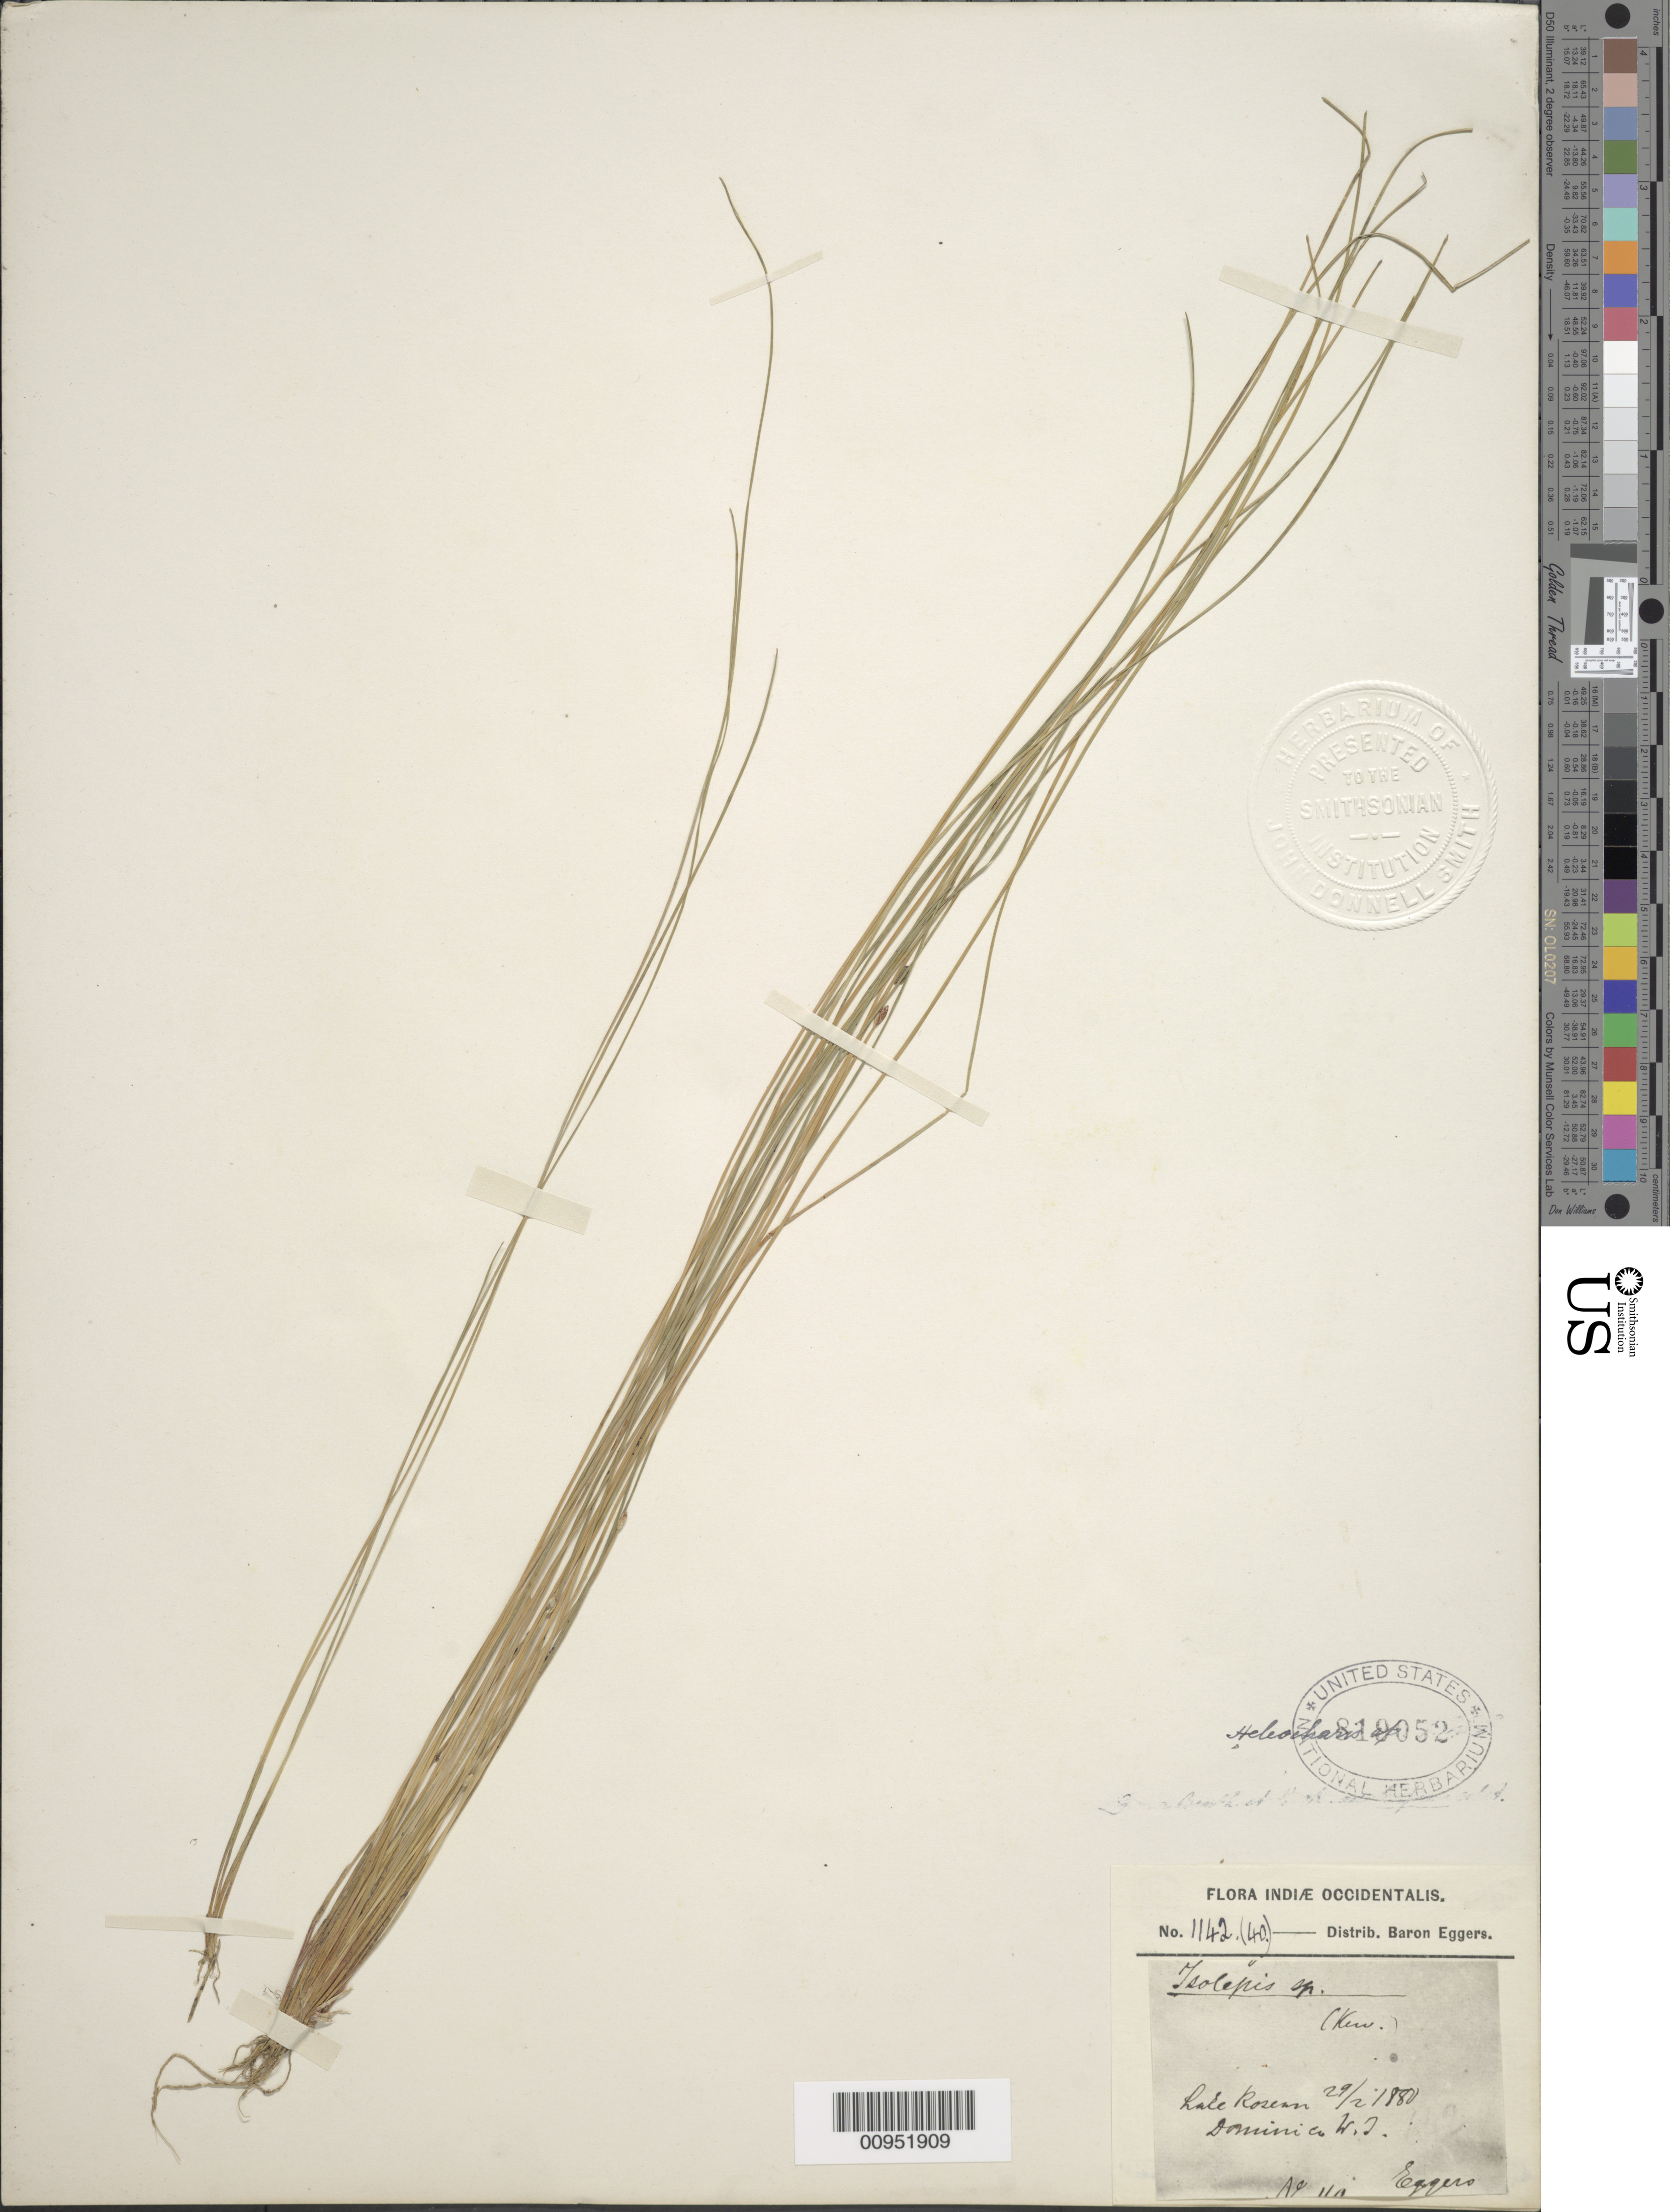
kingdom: Plantae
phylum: Tracheophyta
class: Liliopsida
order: Poales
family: Cyperaceae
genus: Eleocharis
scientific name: Eleocharis sp.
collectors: H. F. A. von Eggers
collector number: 1142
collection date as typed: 29 Feb 1880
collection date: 1880-02-29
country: Dominica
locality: Lake Roseau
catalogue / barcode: US 819052